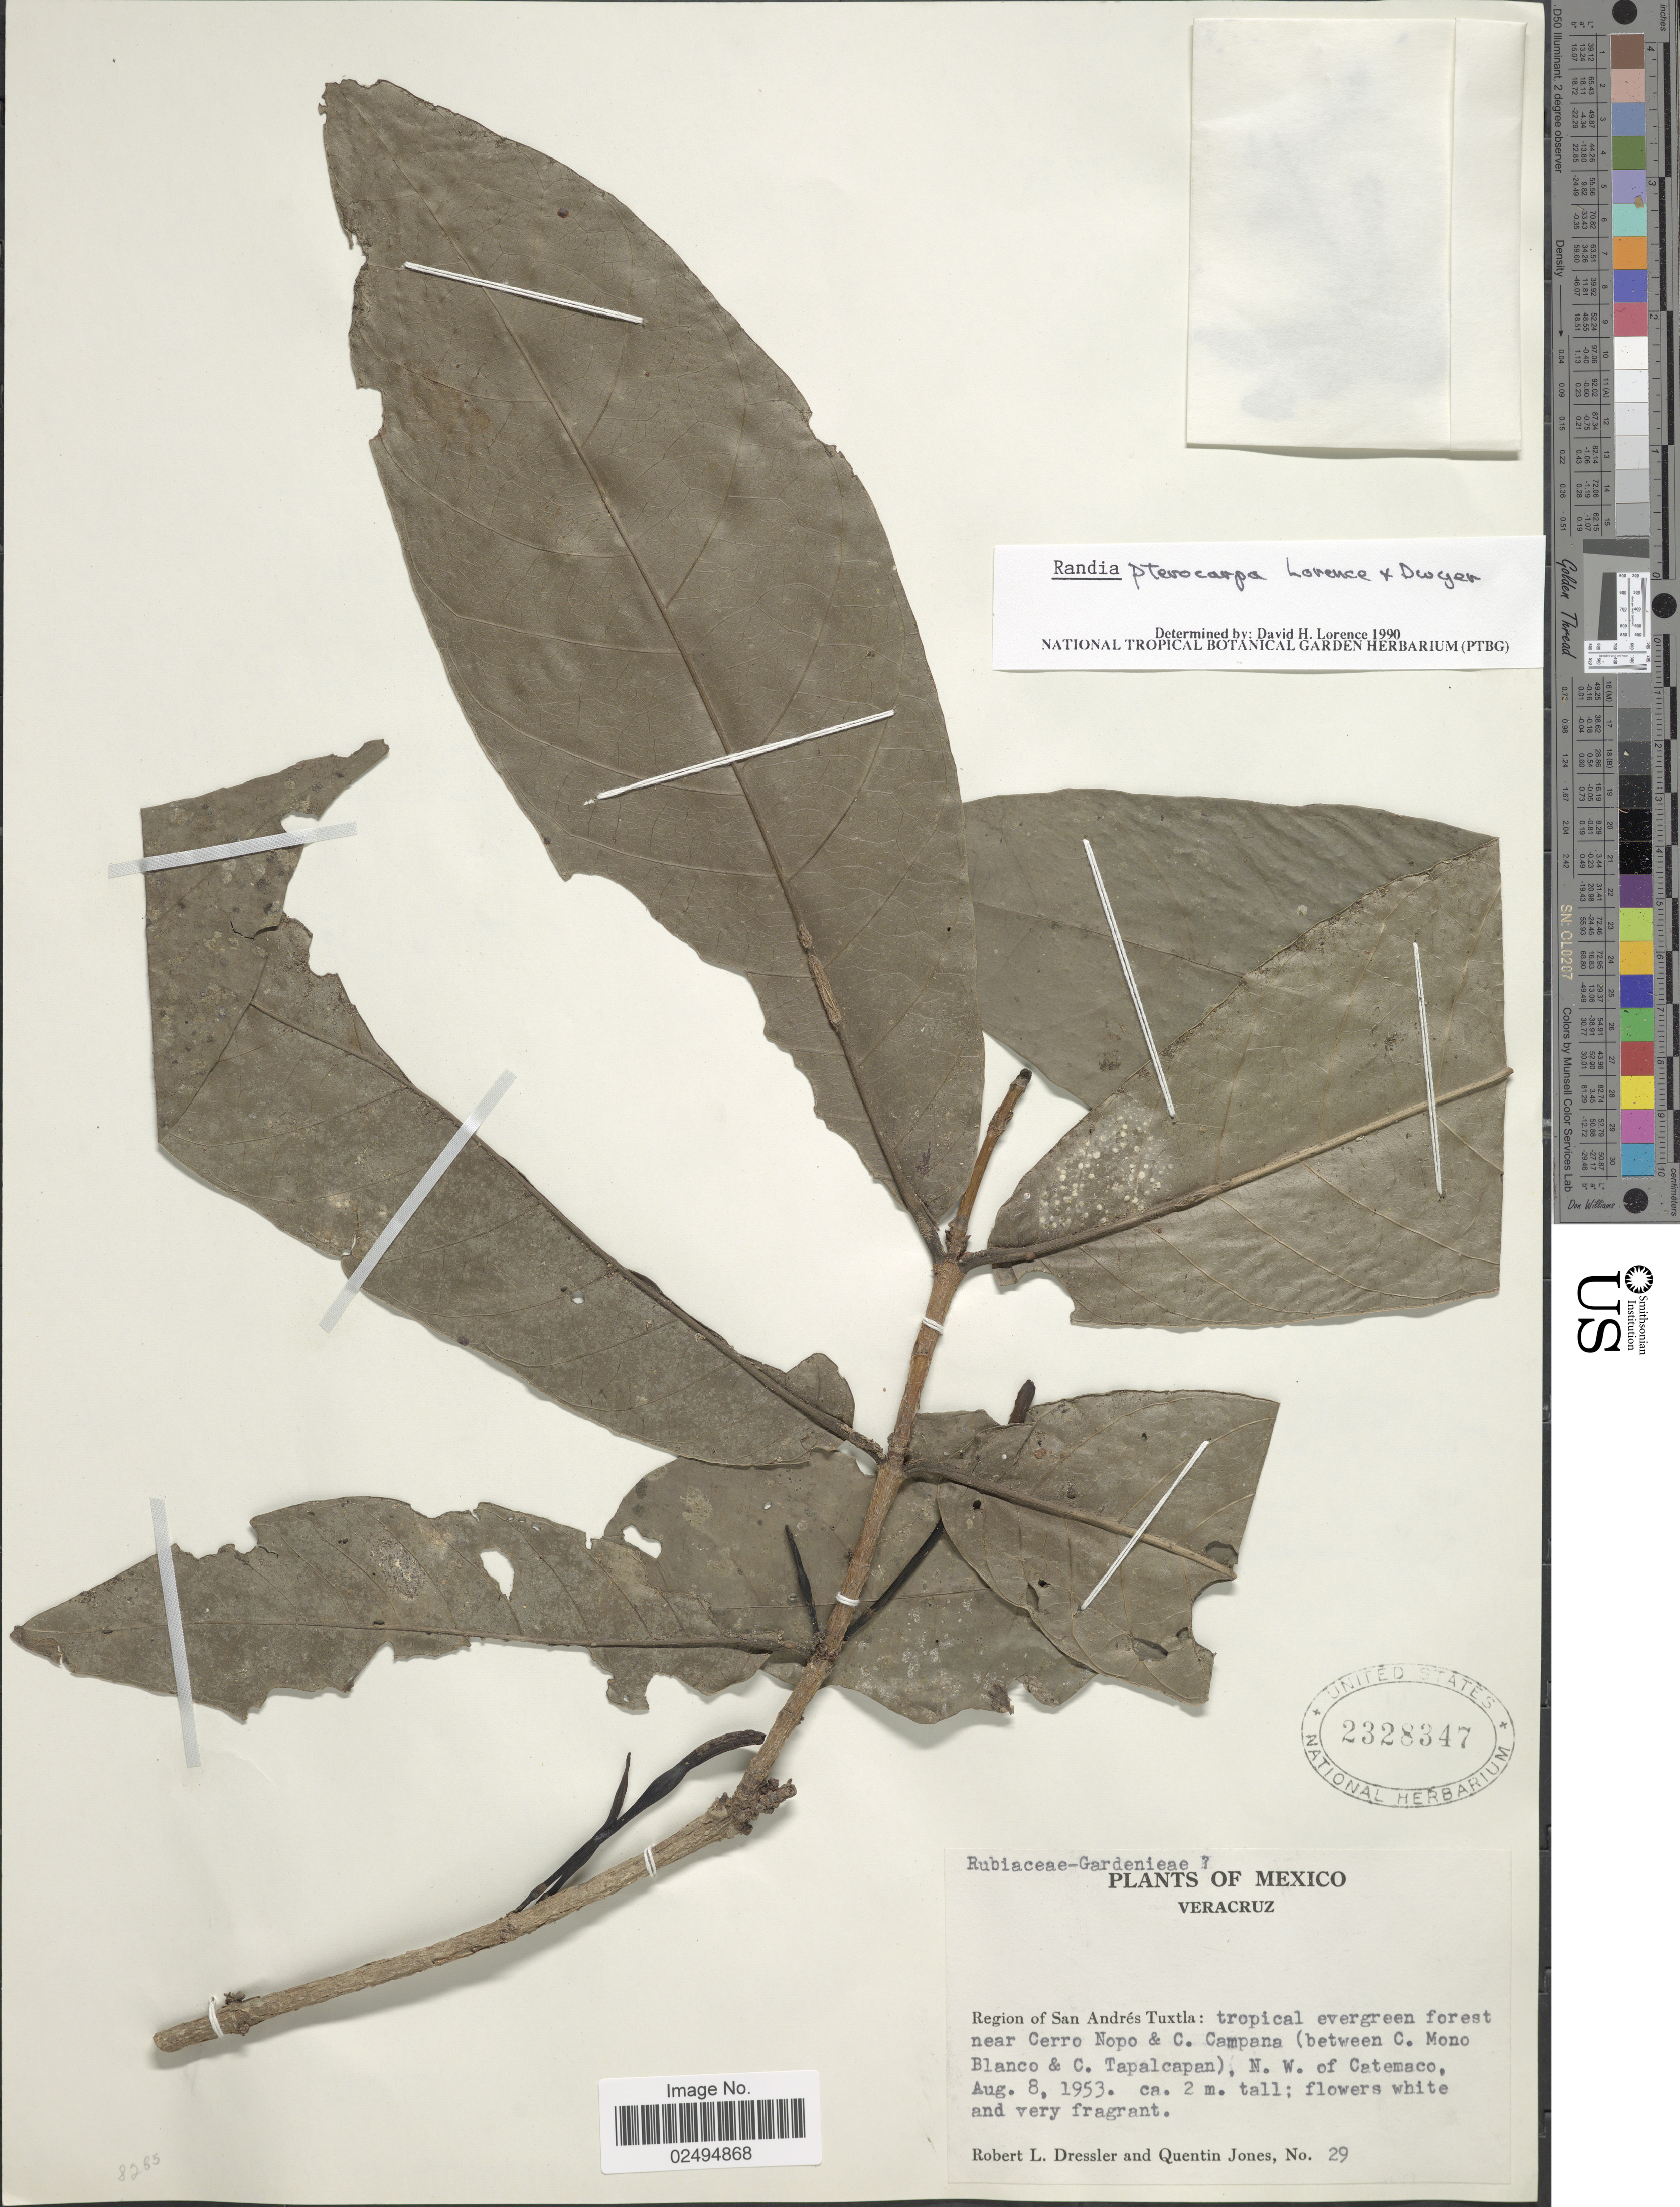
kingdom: Plantae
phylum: Tracheophyta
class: Magnoliopsida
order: Gentianales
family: Rubiaceae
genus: Randia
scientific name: Randia pterocarpa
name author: Lorence & Dwyer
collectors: R. Dressler & Q. Jones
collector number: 29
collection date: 1953-08-08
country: Mexico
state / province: Veracruz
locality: Region of San Andres Tuxtla: tropical evergeen forest near Cerro Nopo & C. Campana (between C. Mono Blanco & C. Tapalcapan), N.W. of Catemaco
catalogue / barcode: US 2328347